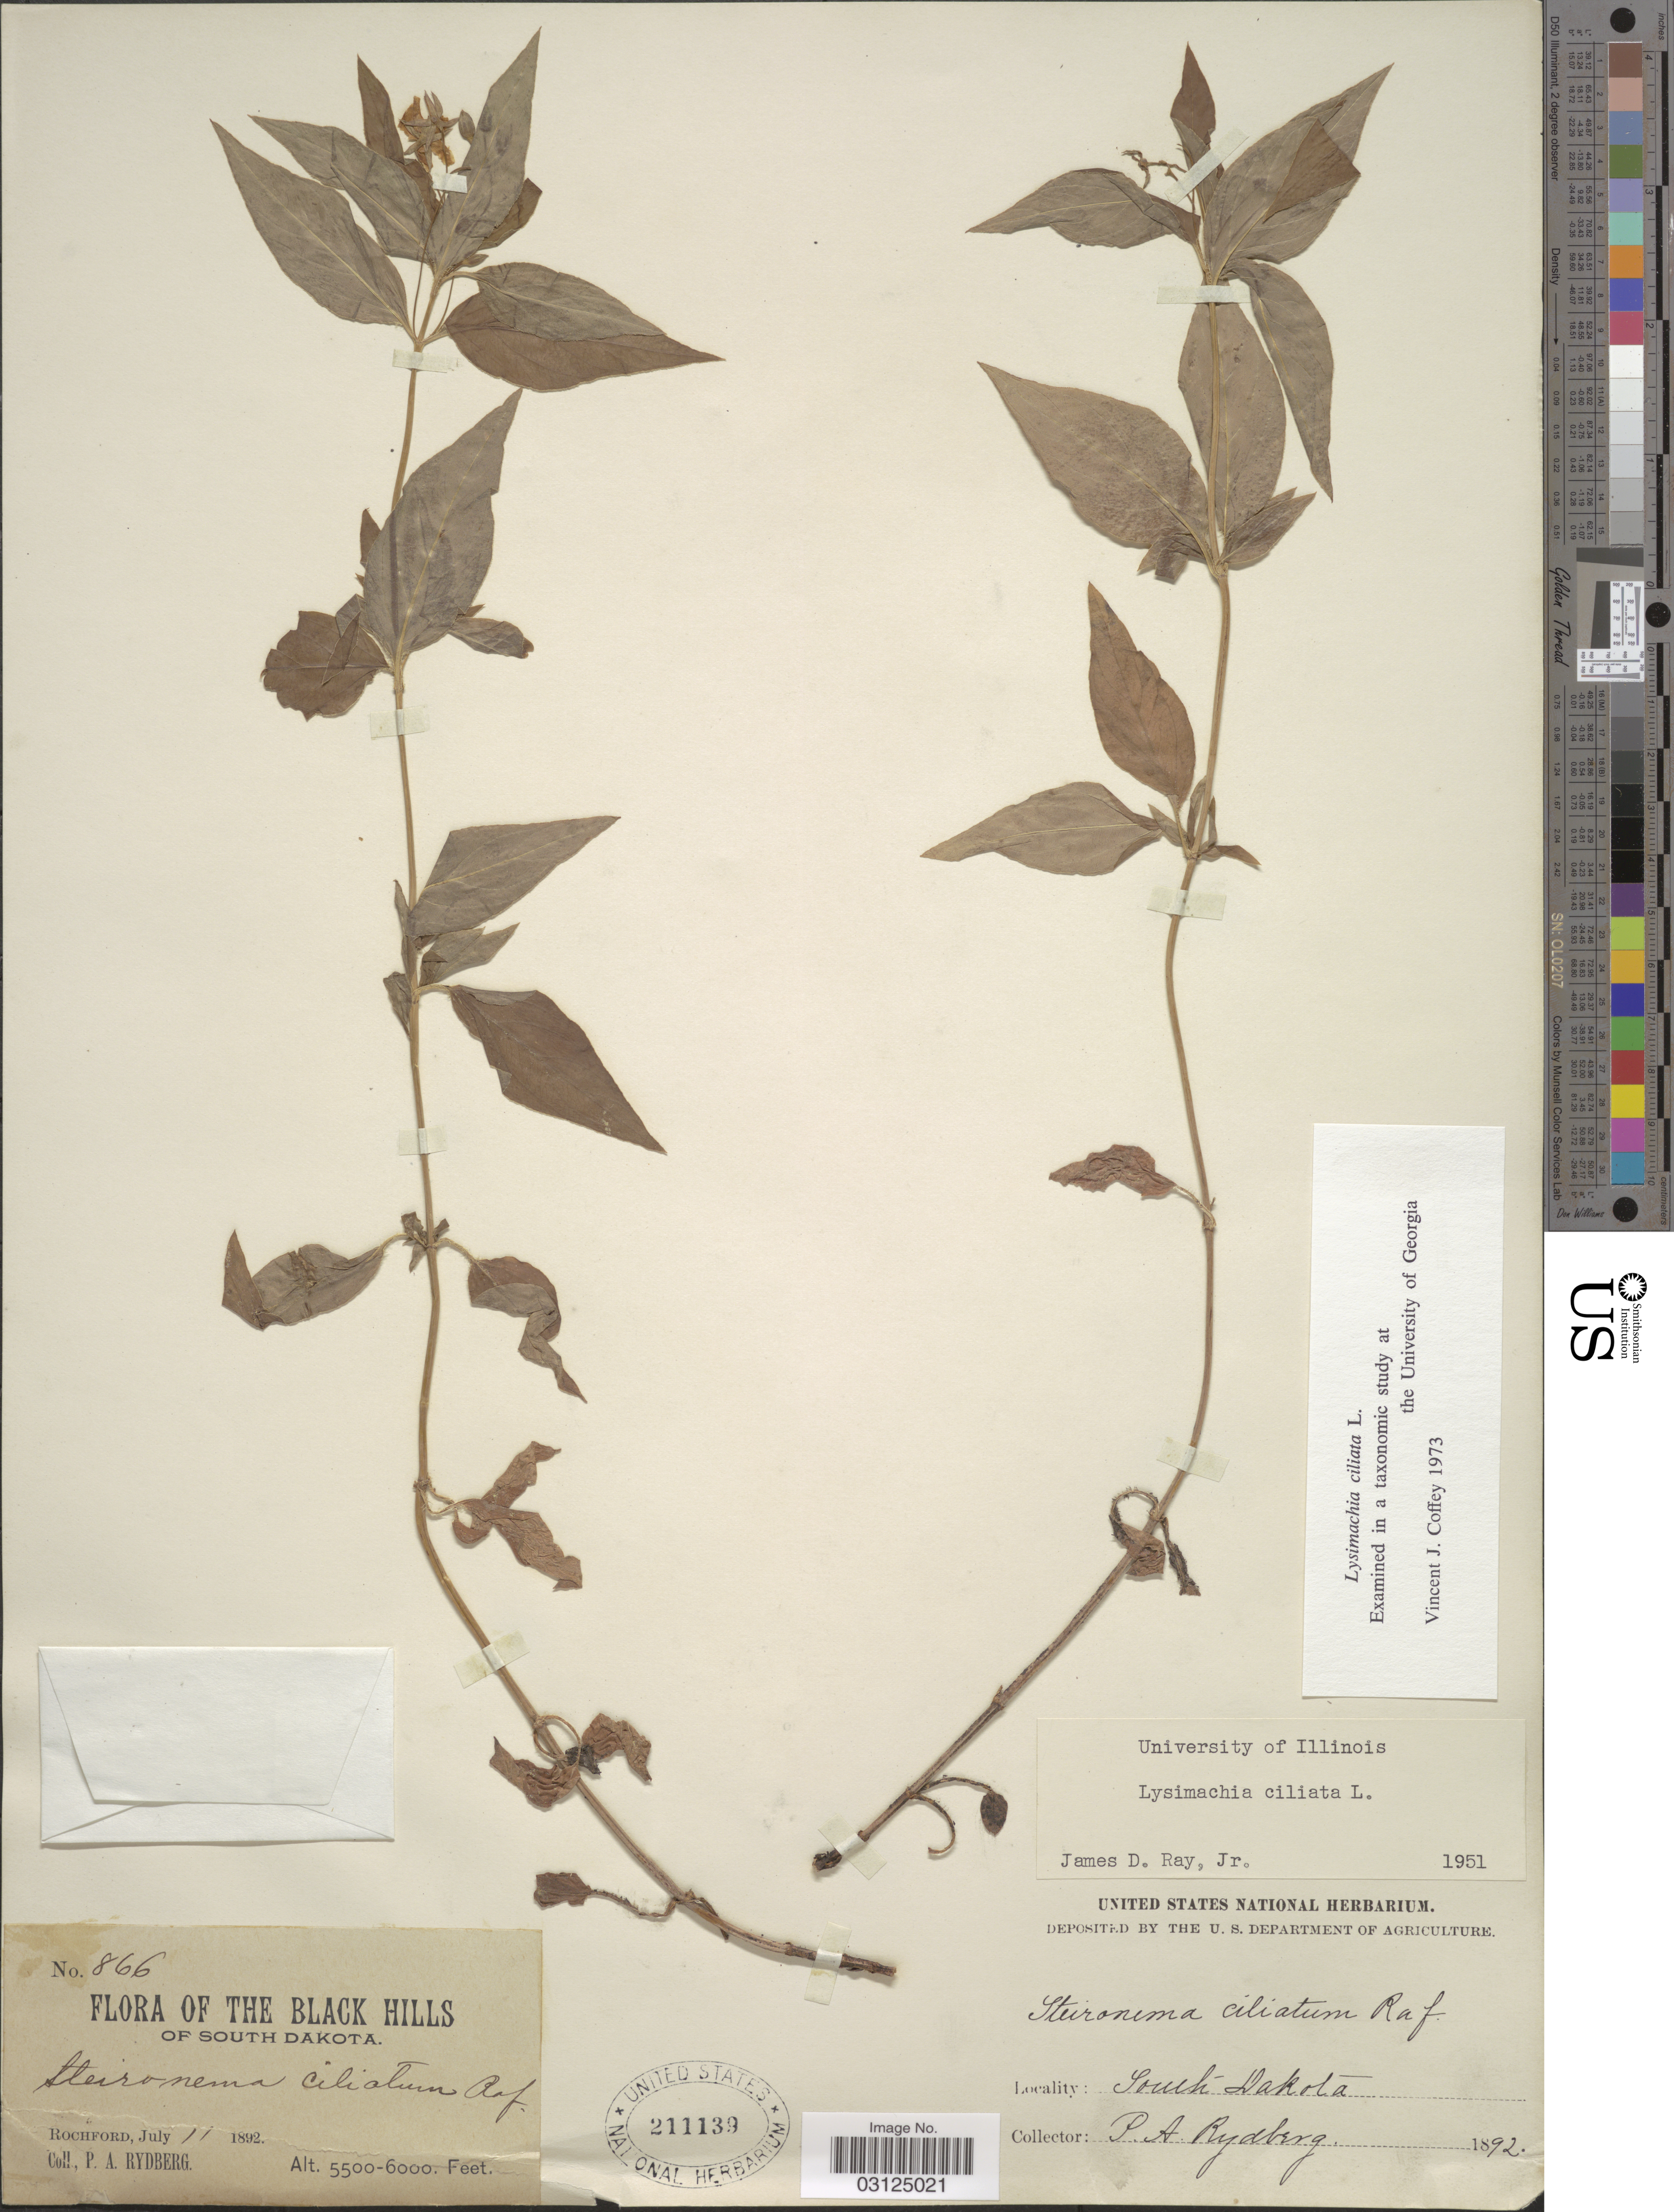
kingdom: Plantae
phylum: Tracheophyta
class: Magnoliopsida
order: Ericales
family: Primulaceae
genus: Lysimachia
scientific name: Lysimachia ciliata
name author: L.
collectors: P. A. Rydberg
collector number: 866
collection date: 1892-07-11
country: United States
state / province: South Dakota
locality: The Black Hills of South Dakota. Rochford.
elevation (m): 1676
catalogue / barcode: US 211139